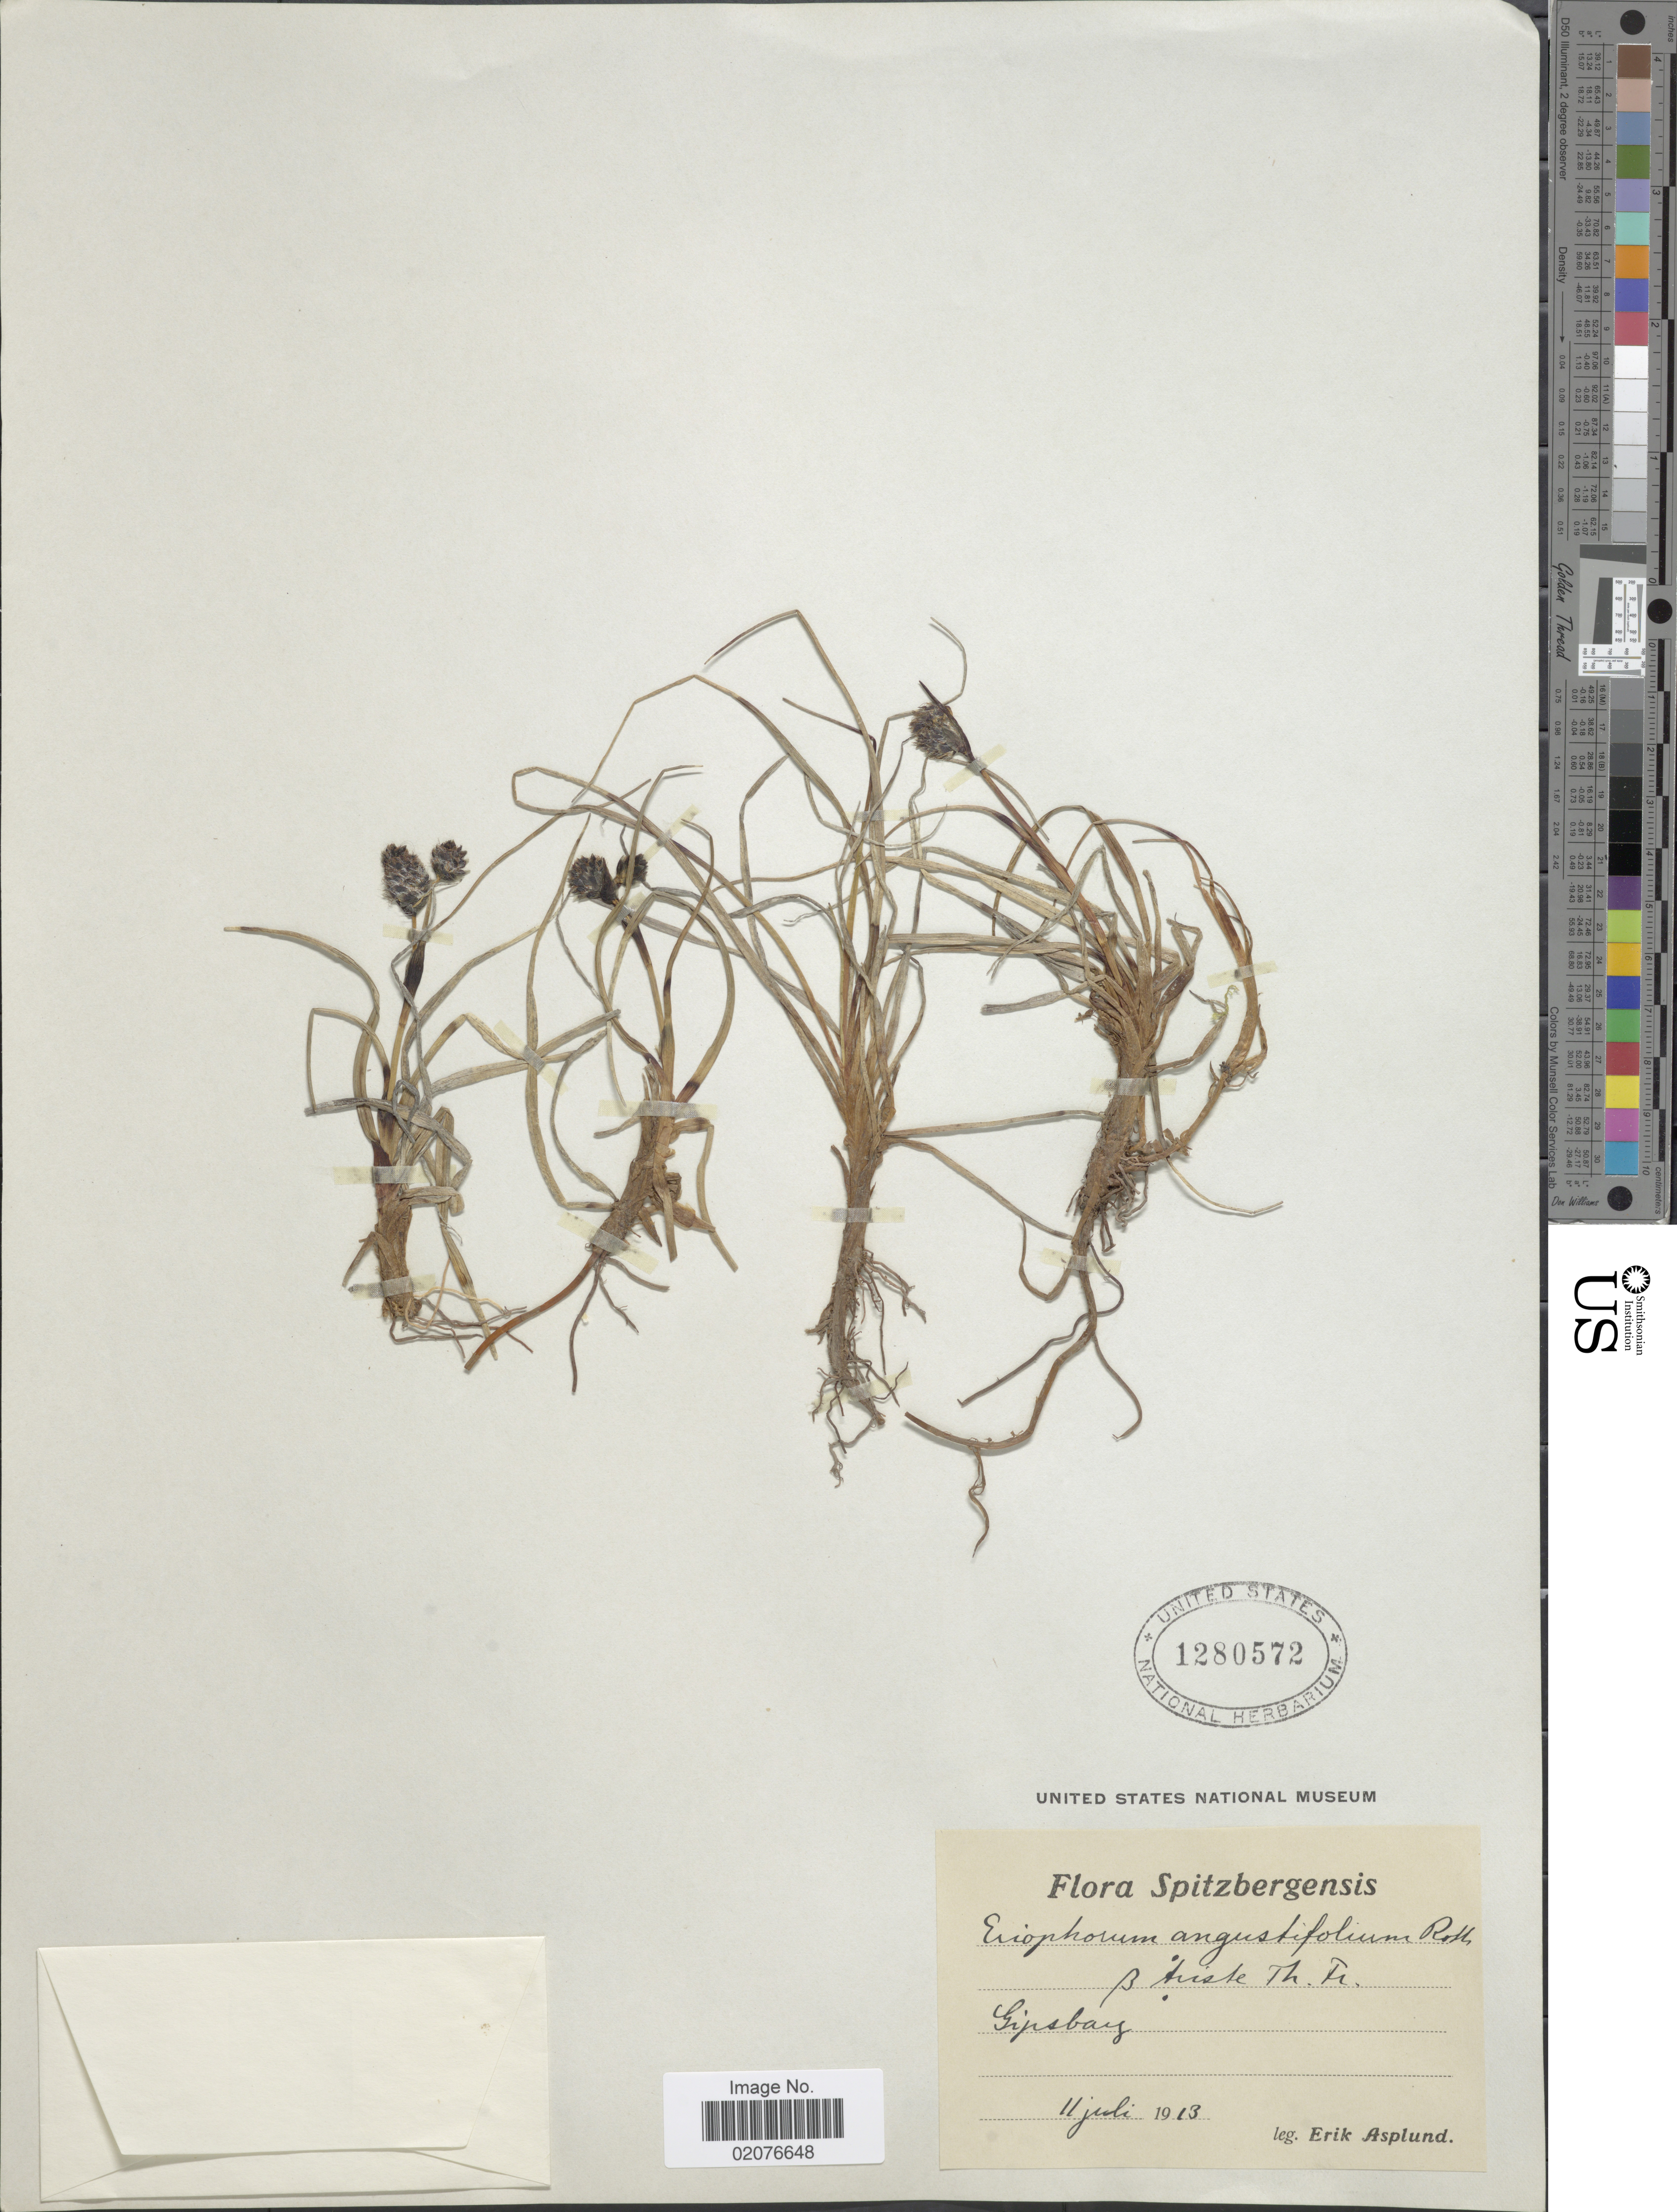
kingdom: Plantae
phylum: Tracheophyta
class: Liliopsida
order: Poales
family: Cyperaceae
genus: Eriophorum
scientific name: Eriophorum angustifolium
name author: Honck.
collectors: E. Asplund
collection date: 1913-07-11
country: Norway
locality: Spitzbergenis, Gipsbay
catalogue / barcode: US 1280572